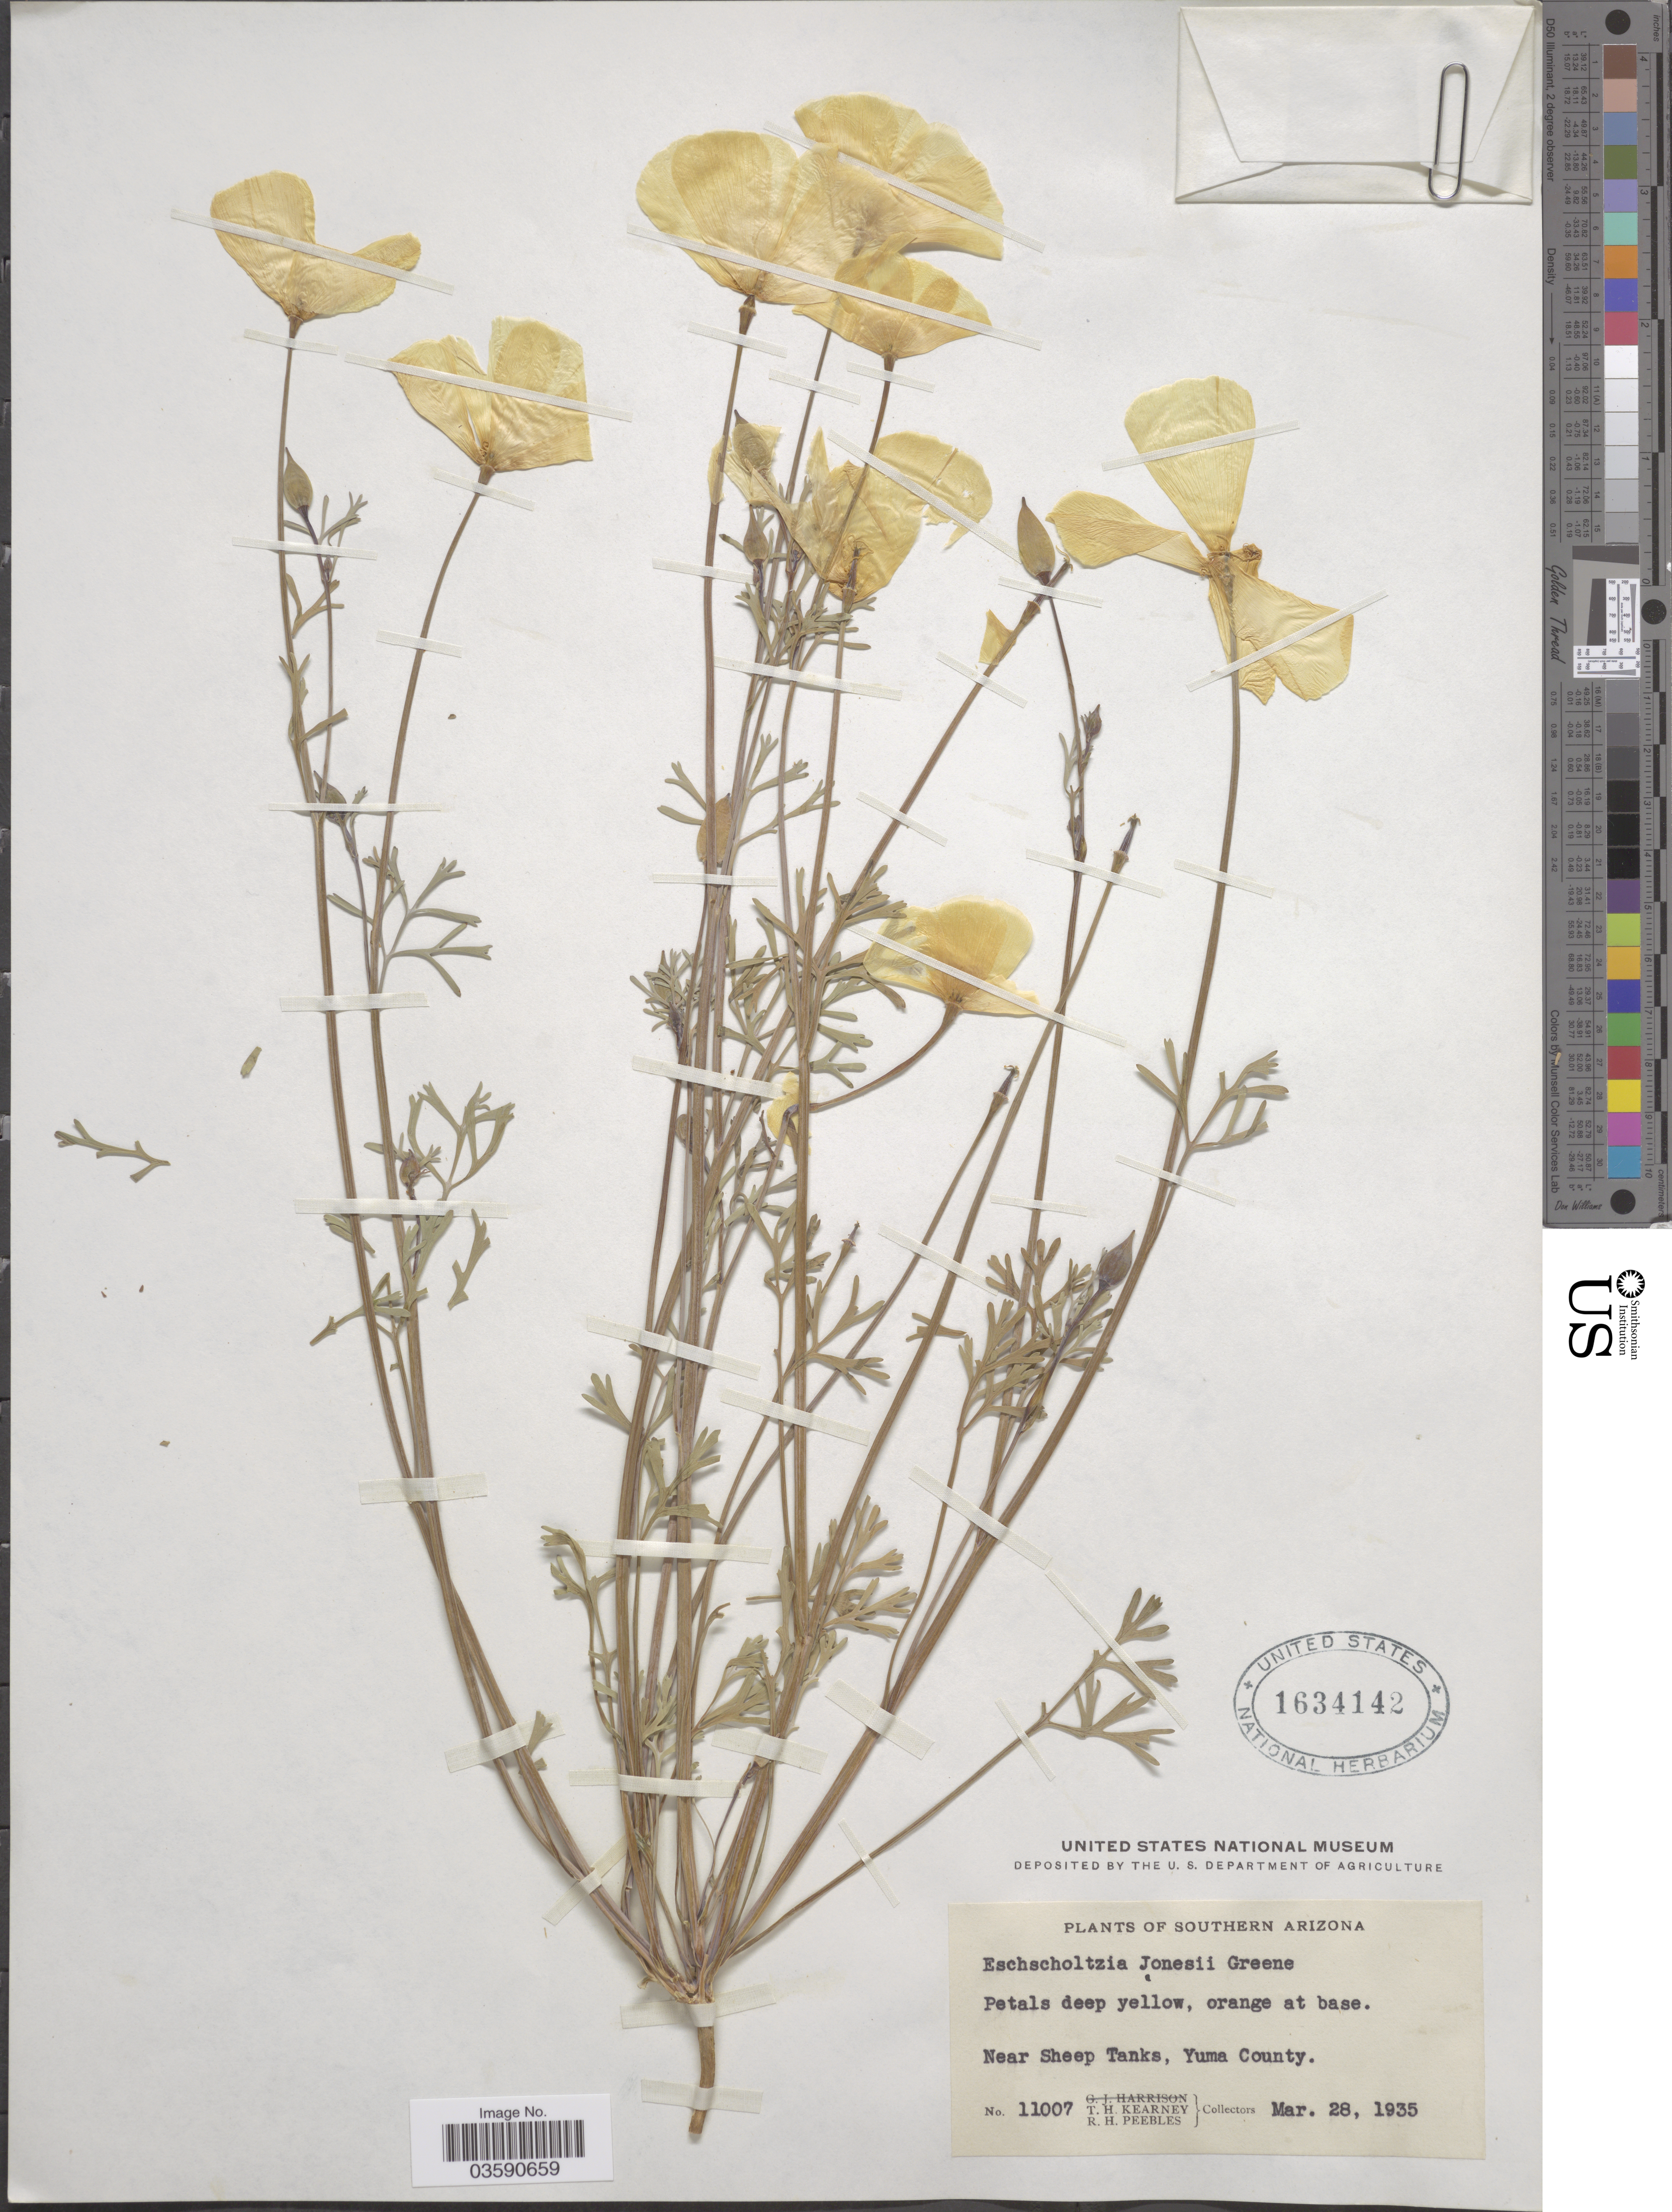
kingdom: Plantae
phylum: Tracheophyta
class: Magnoliopsida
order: Ranunculales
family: Papaveraceae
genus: Eschscholzia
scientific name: Eschscholzia mexicana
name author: Greene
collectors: T. H. Kearney & R. H. Peebles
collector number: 11007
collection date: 1935-03-28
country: United States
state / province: Arizona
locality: Southern Arizona. Near Sheep Tanks, Yuma County.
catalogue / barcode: US 1634142